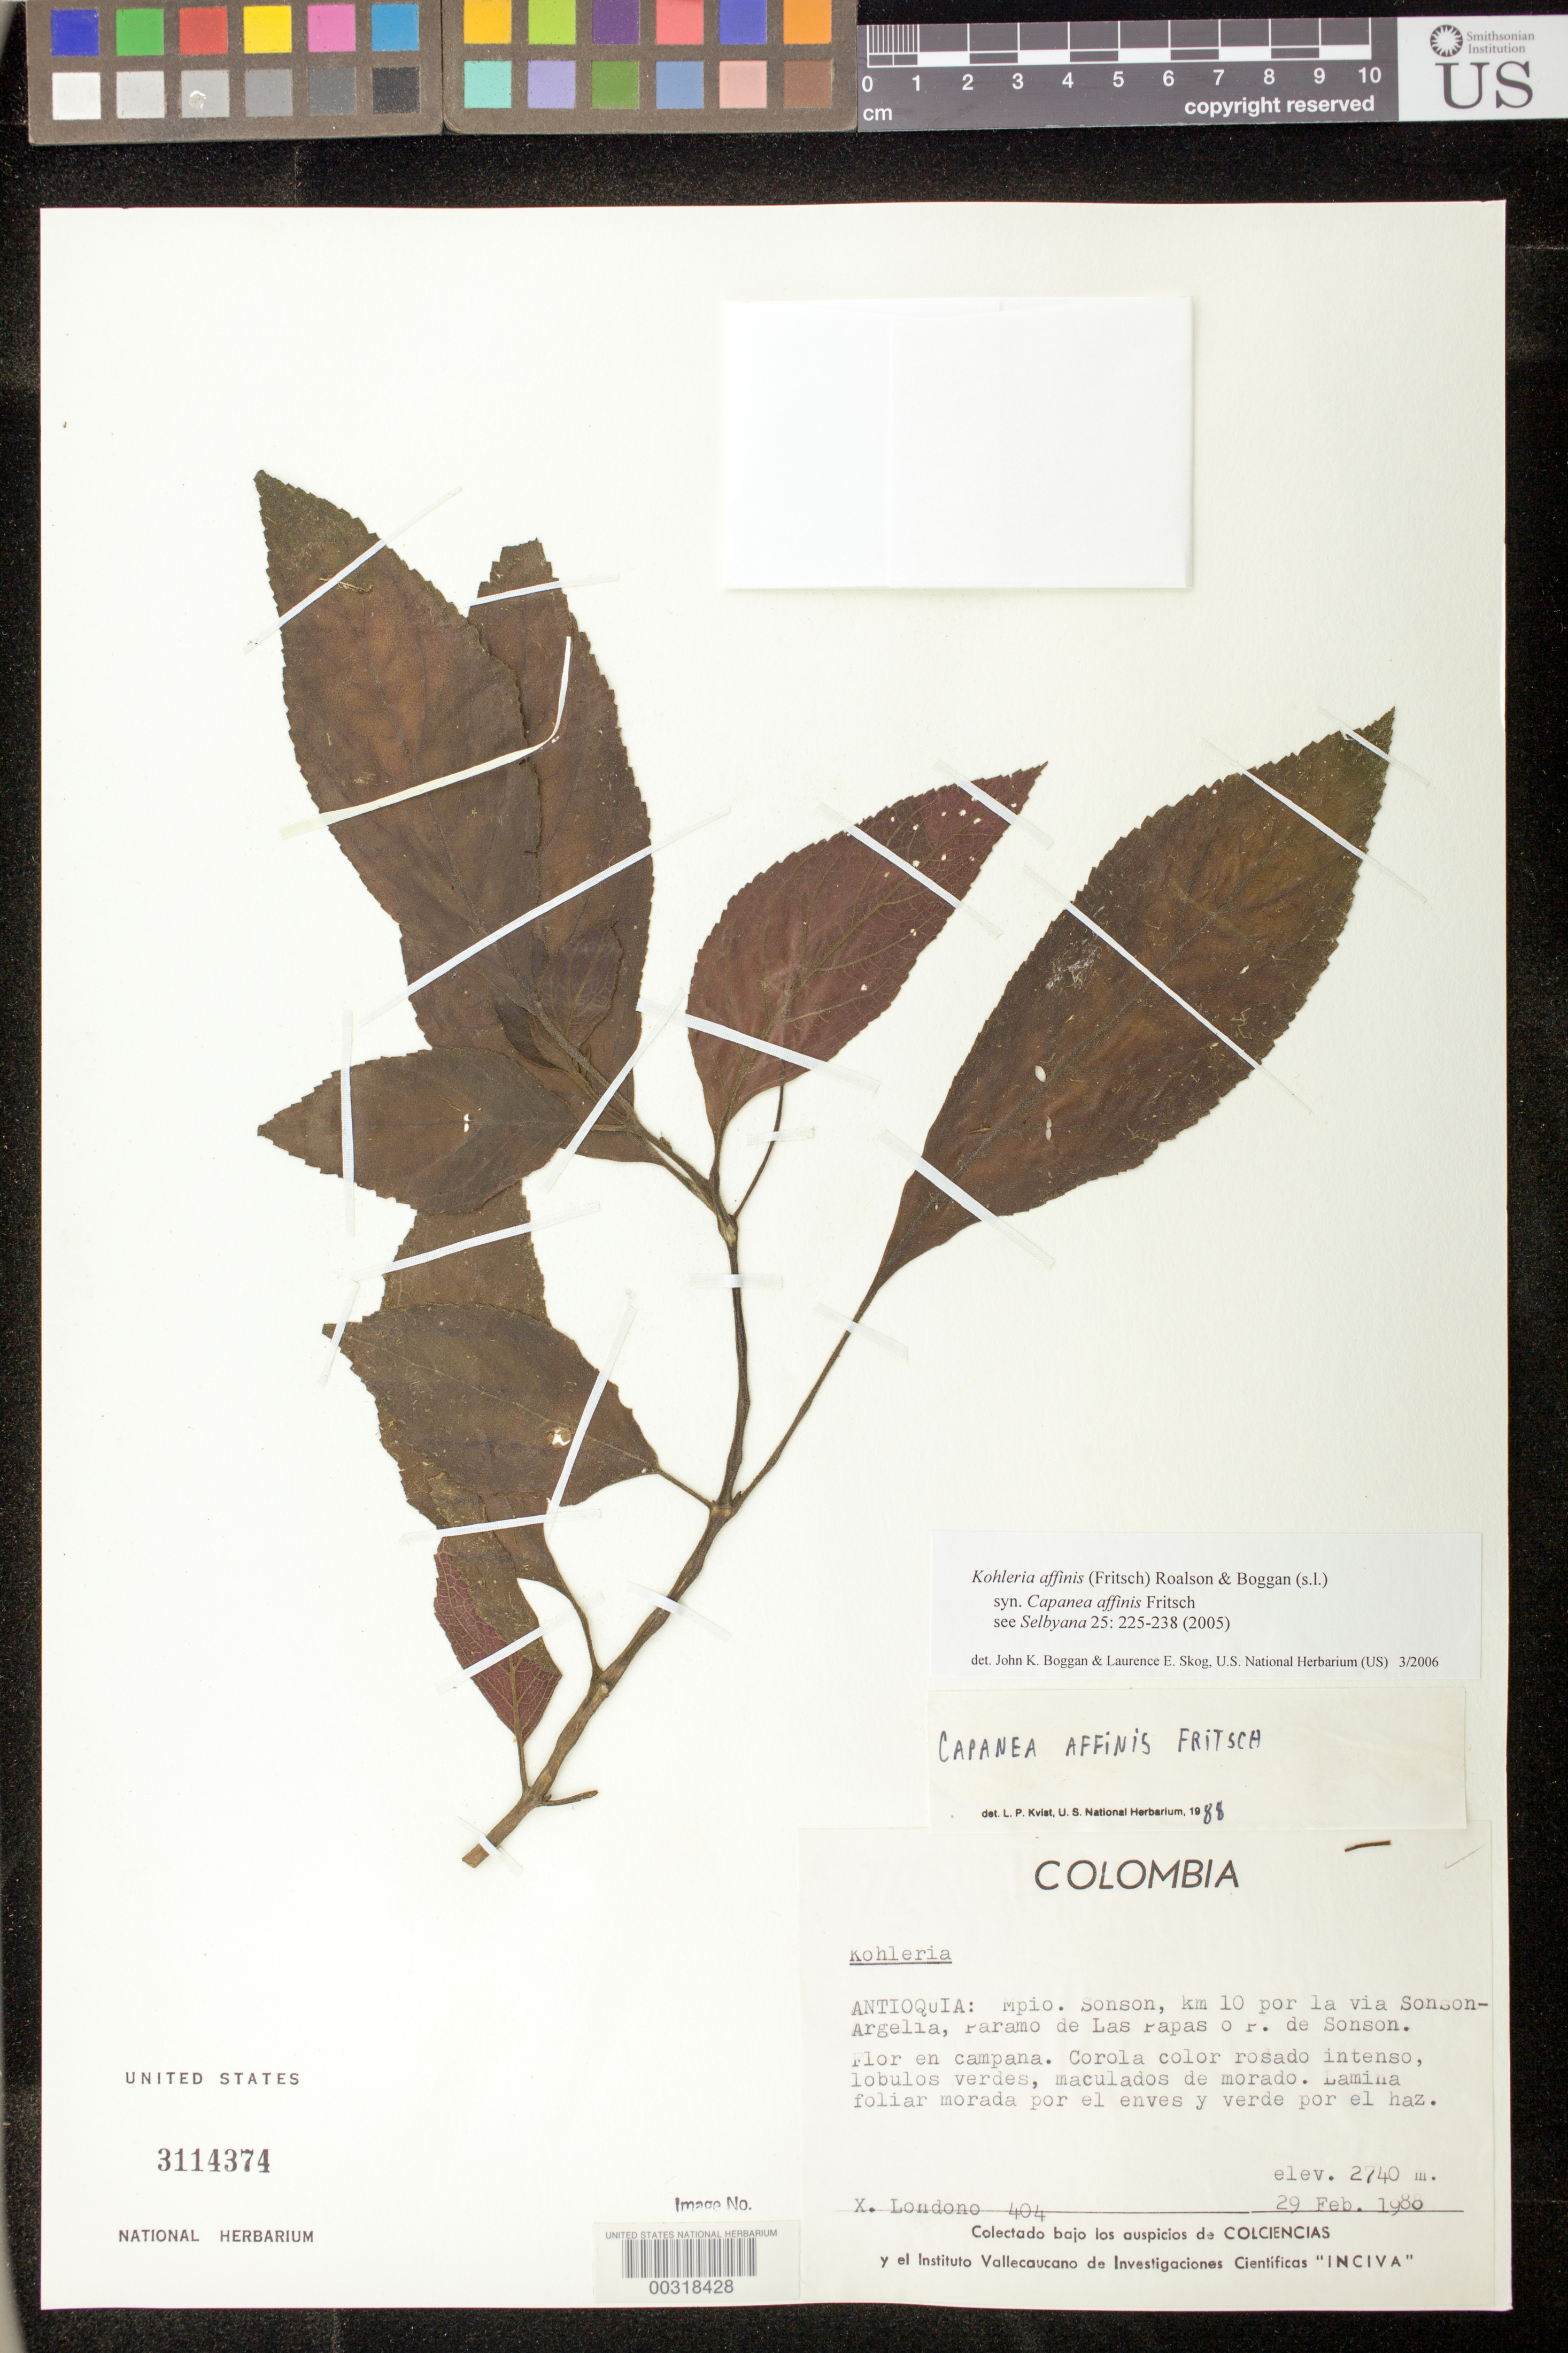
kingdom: Plantae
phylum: Tracheophyta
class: Magnoliopsida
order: Lamiales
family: Gesneriaceae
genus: Kohleria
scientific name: Kohleria affinis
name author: (Fritsch) Roalson & Boggan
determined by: Boggan, J. K.; Skog, L. E.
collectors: X. Londoño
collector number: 404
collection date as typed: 29 Feb 1988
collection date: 1988-02-29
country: Colombia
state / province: Antioquia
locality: Mun. of Sonson, km 10 of Sonson-Argelia road, Paramo de las Papas or P. de Sonson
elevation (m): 2740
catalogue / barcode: US 3114374